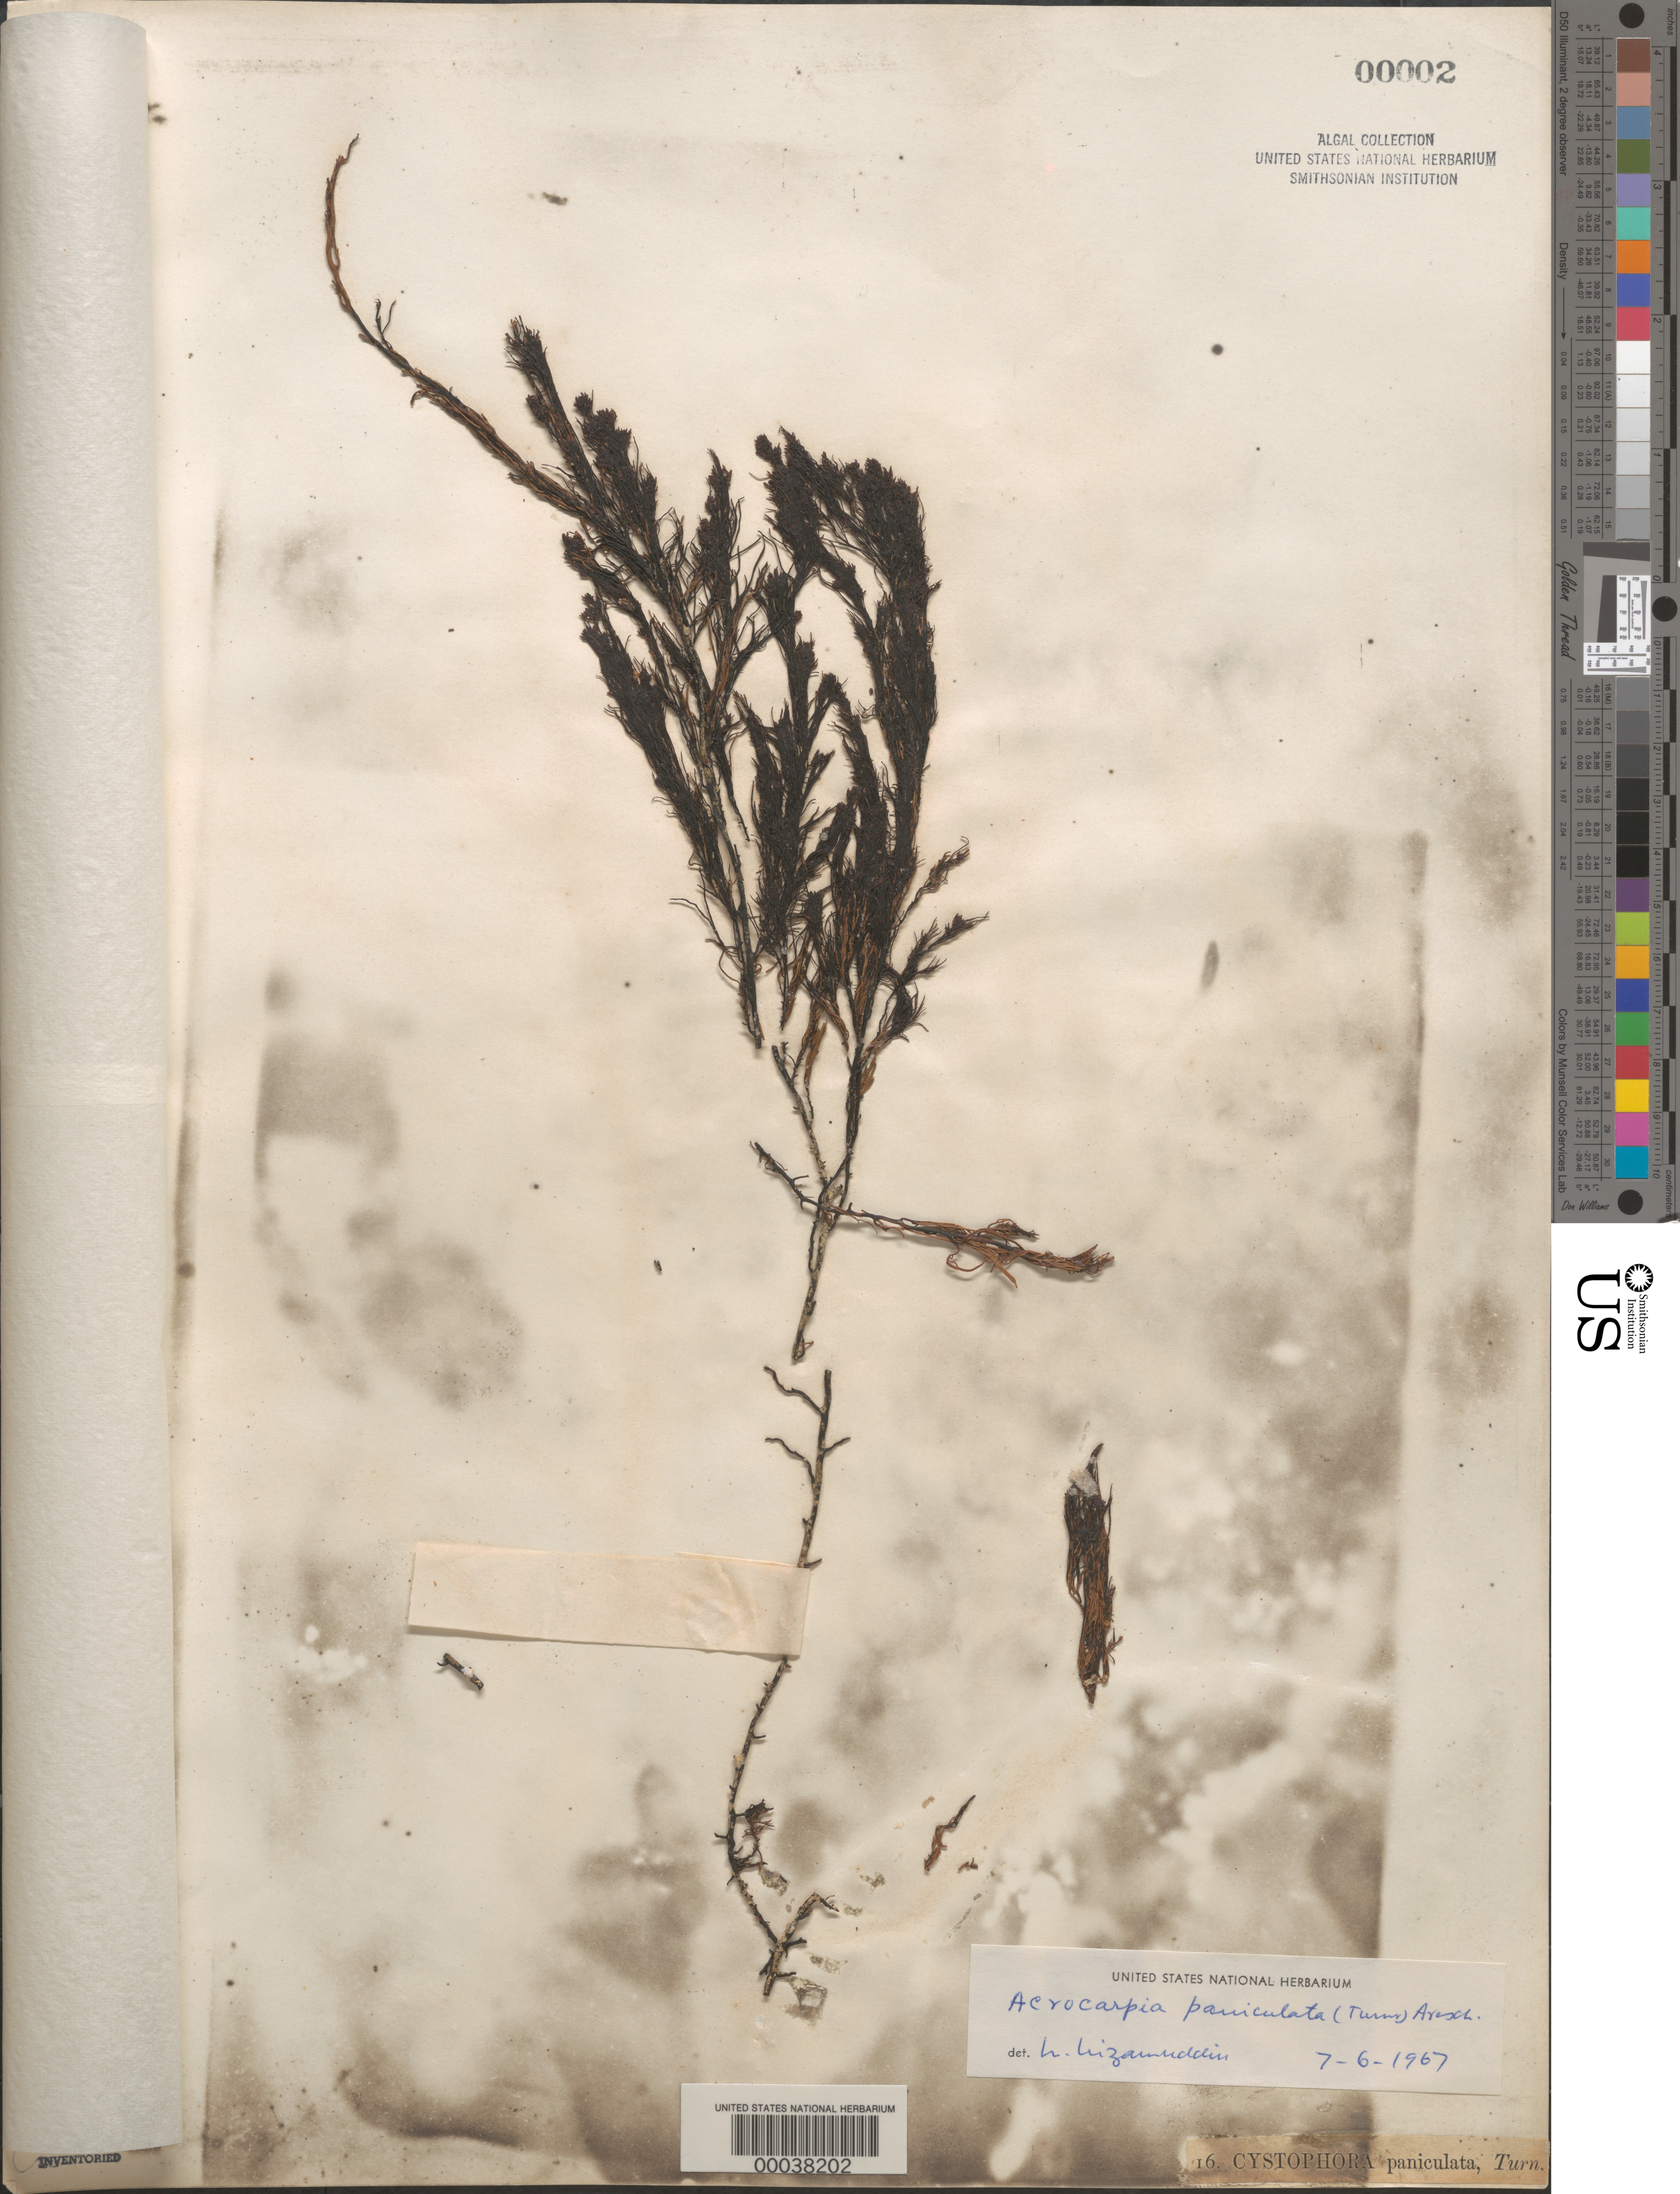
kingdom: Chromista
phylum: Ochrophyta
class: Phaeophyceae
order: Fucales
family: Sargassaceae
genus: Acrocarpia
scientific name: Acrocarpia paniculata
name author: (Turner) Aresch.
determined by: Nizamuddin, M.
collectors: W. Harvey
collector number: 16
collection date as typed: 1854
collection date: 1854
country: Australia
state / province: Western Australia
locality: Princess Royal Harbor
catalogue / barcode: US 2